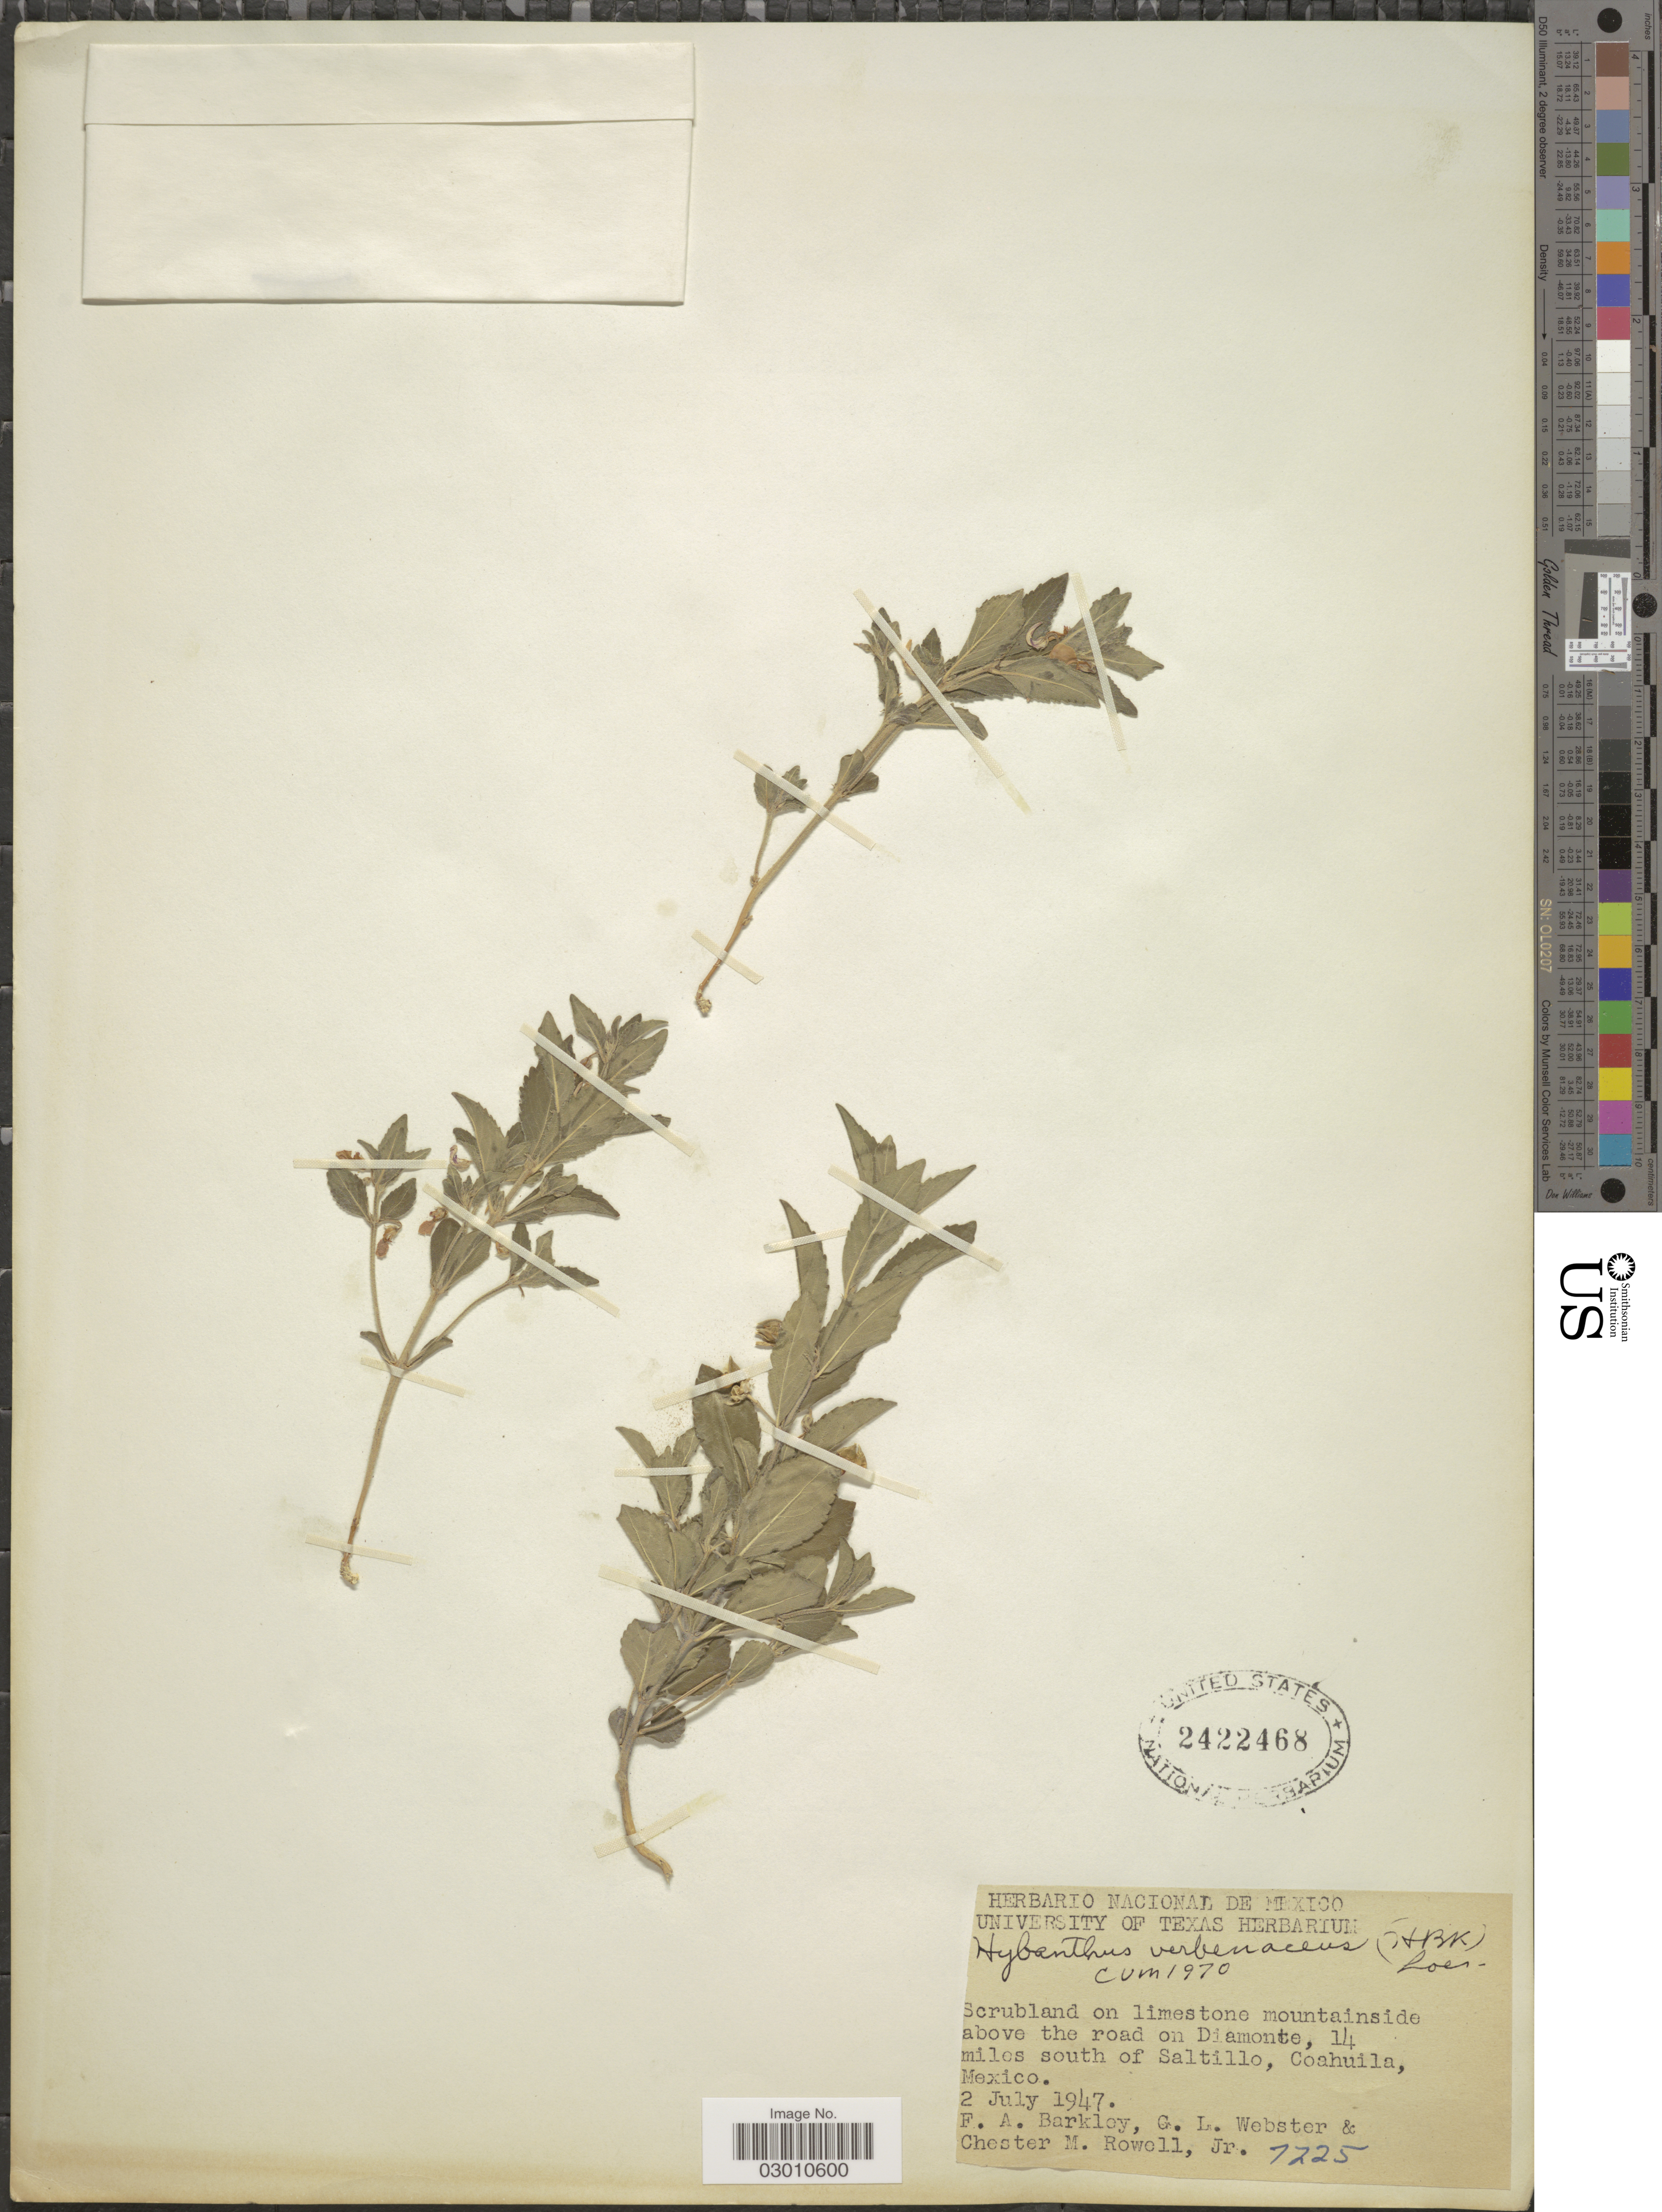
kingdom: Plantae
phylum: Tracheophyta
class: Magnoliopsida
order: Malpighiales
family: Violaceae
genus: Pombalia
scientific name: Pombalia verbenacea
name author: (Kunth) H.E. Ballard & Paula-Souza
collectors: F. A. Barkley, G. L. Webster & C. M. Rowell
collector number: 7225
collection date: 1947-07-02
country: Mexico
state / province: Coahuila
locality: Scrubland on limestone mountainside above the road on Diamonte, 14 miles south of Saltillo.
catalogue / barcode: US 2422468